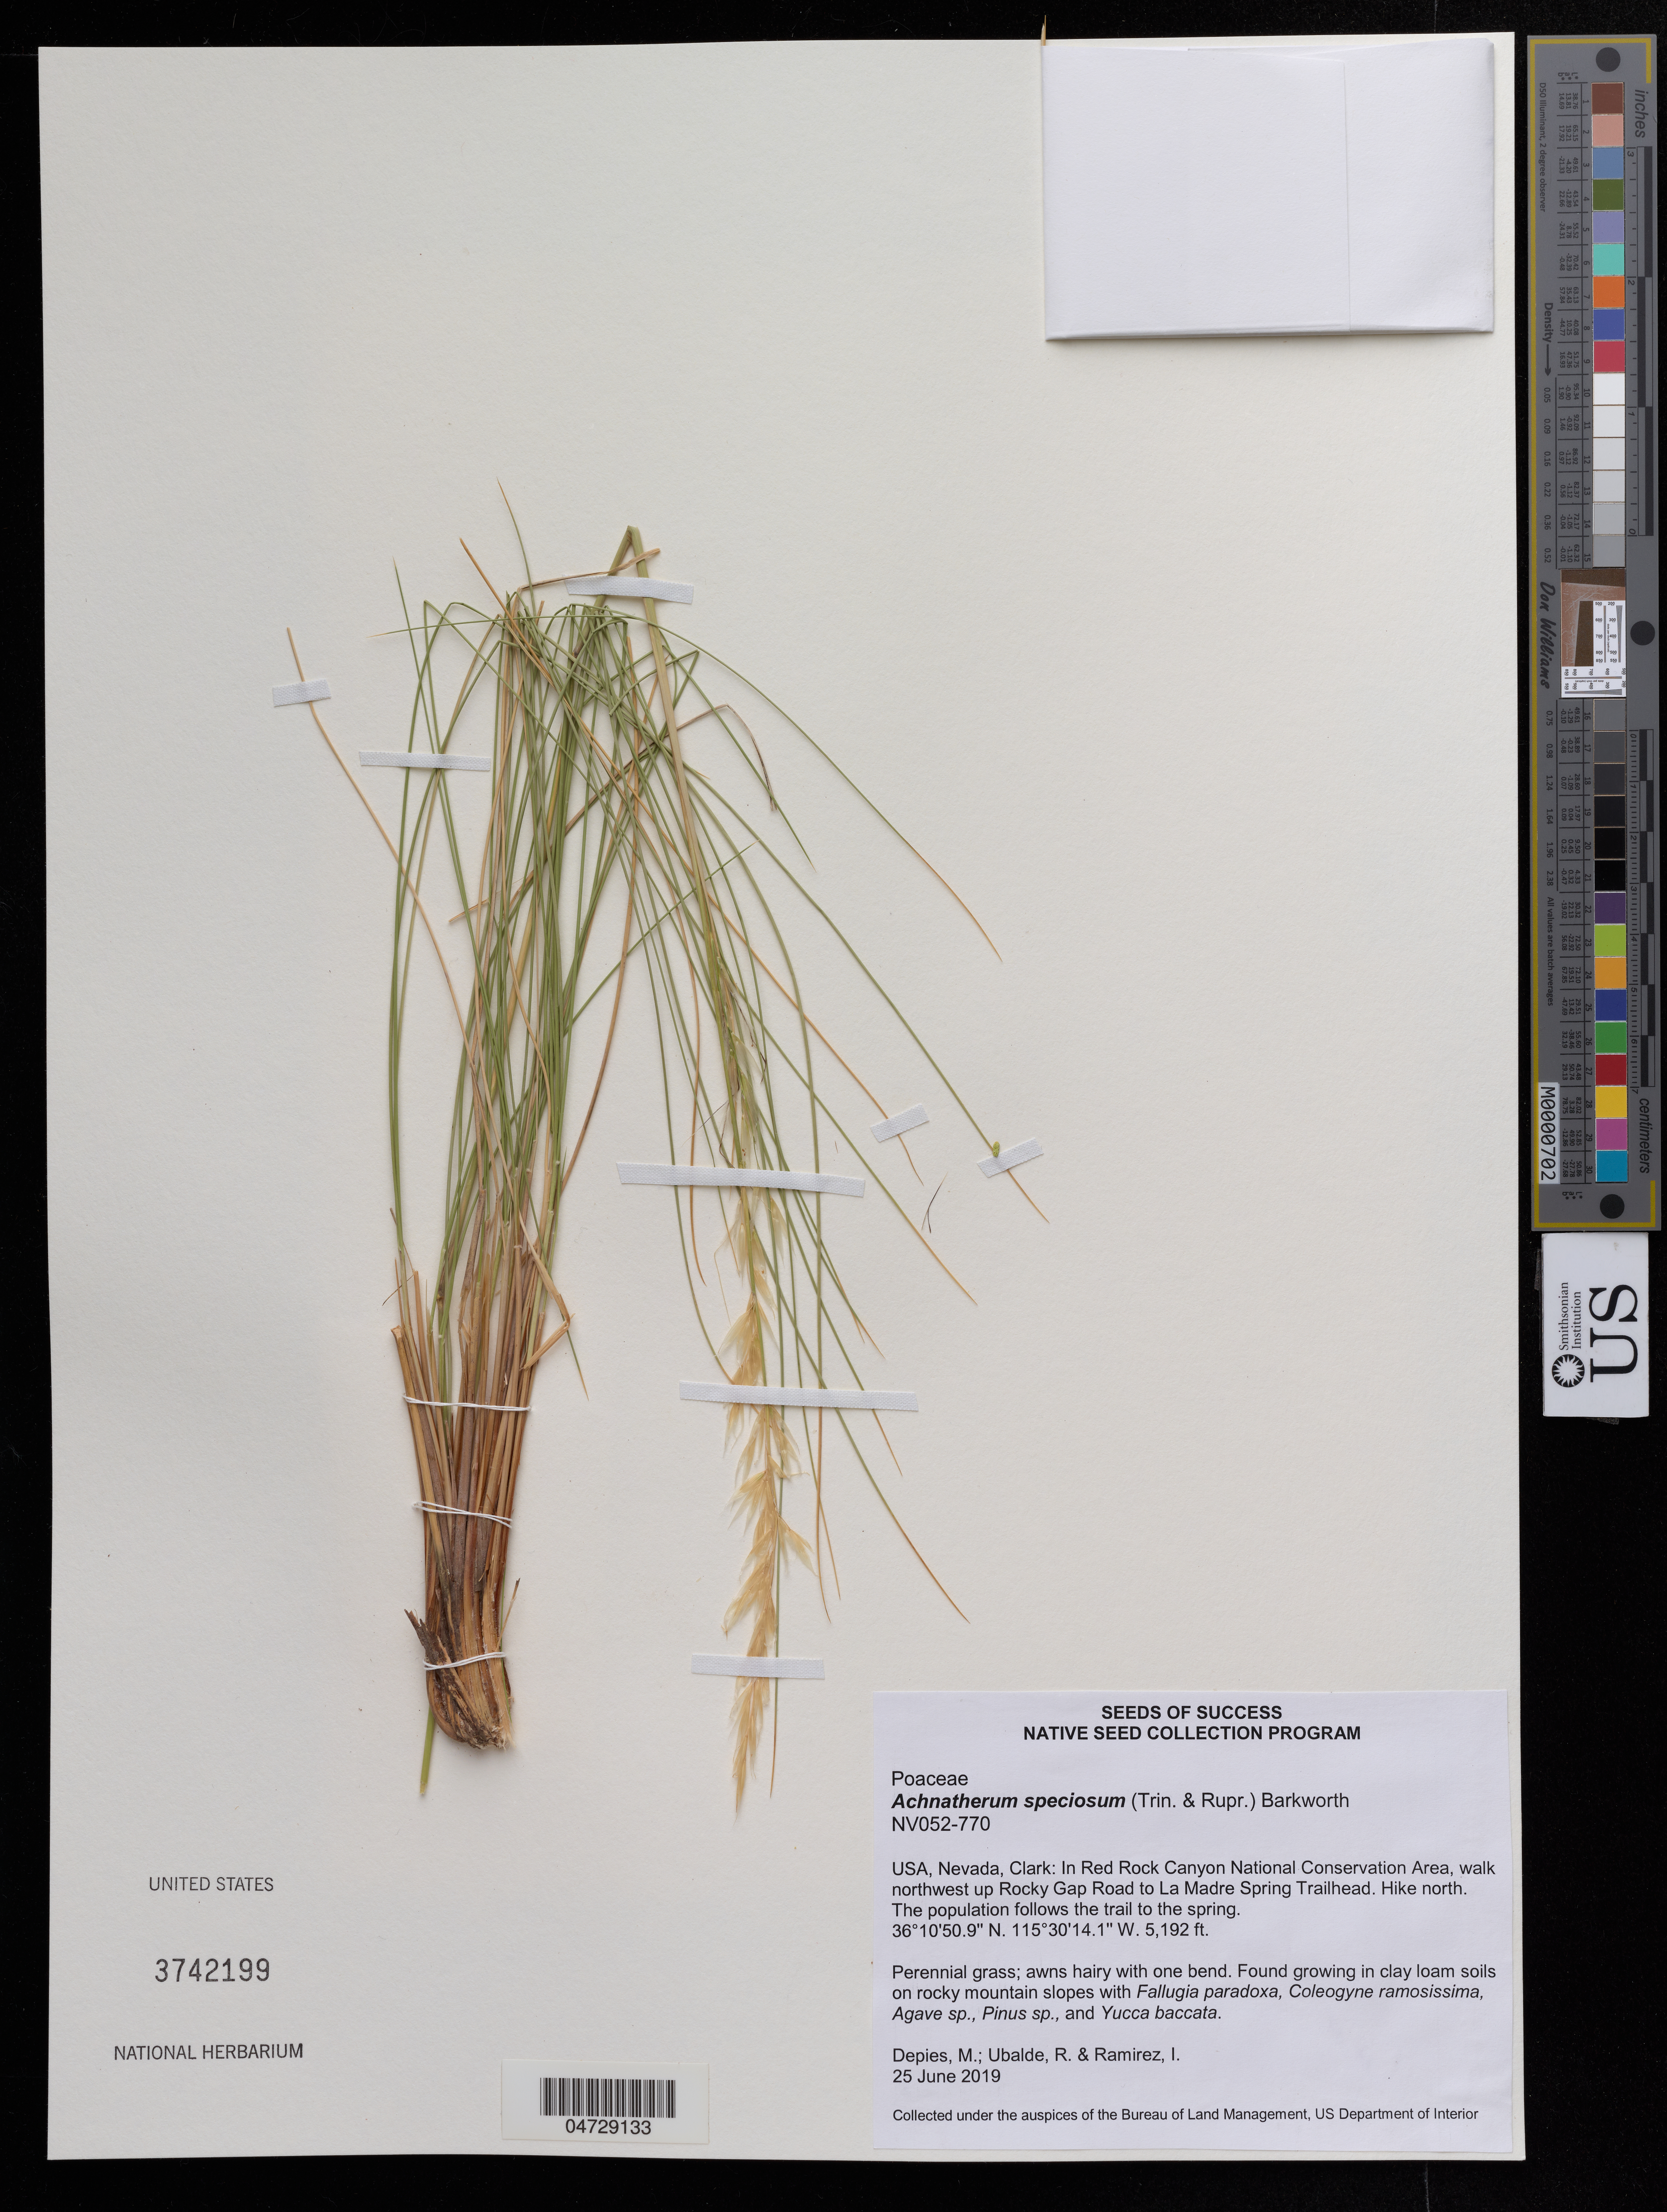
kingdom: Plantae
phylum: Tracheophyta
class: Liliopsida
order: Poales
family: Poaceae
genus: Achnatherum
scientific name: Achnatherum speciosum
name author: (Trin. & Rupr.) Barkworth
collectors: M. Depies, R. Ubalde & I. Ramírez M.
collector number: NV052-770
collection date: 2019-06-25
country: United States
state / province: Nevada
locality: Clark: In Red Rock Canyon National Conservation Area, walk northwest up Rocky Gap Road to La Madre Spring Trailhead.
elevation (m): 1583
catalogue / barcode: US 3742199